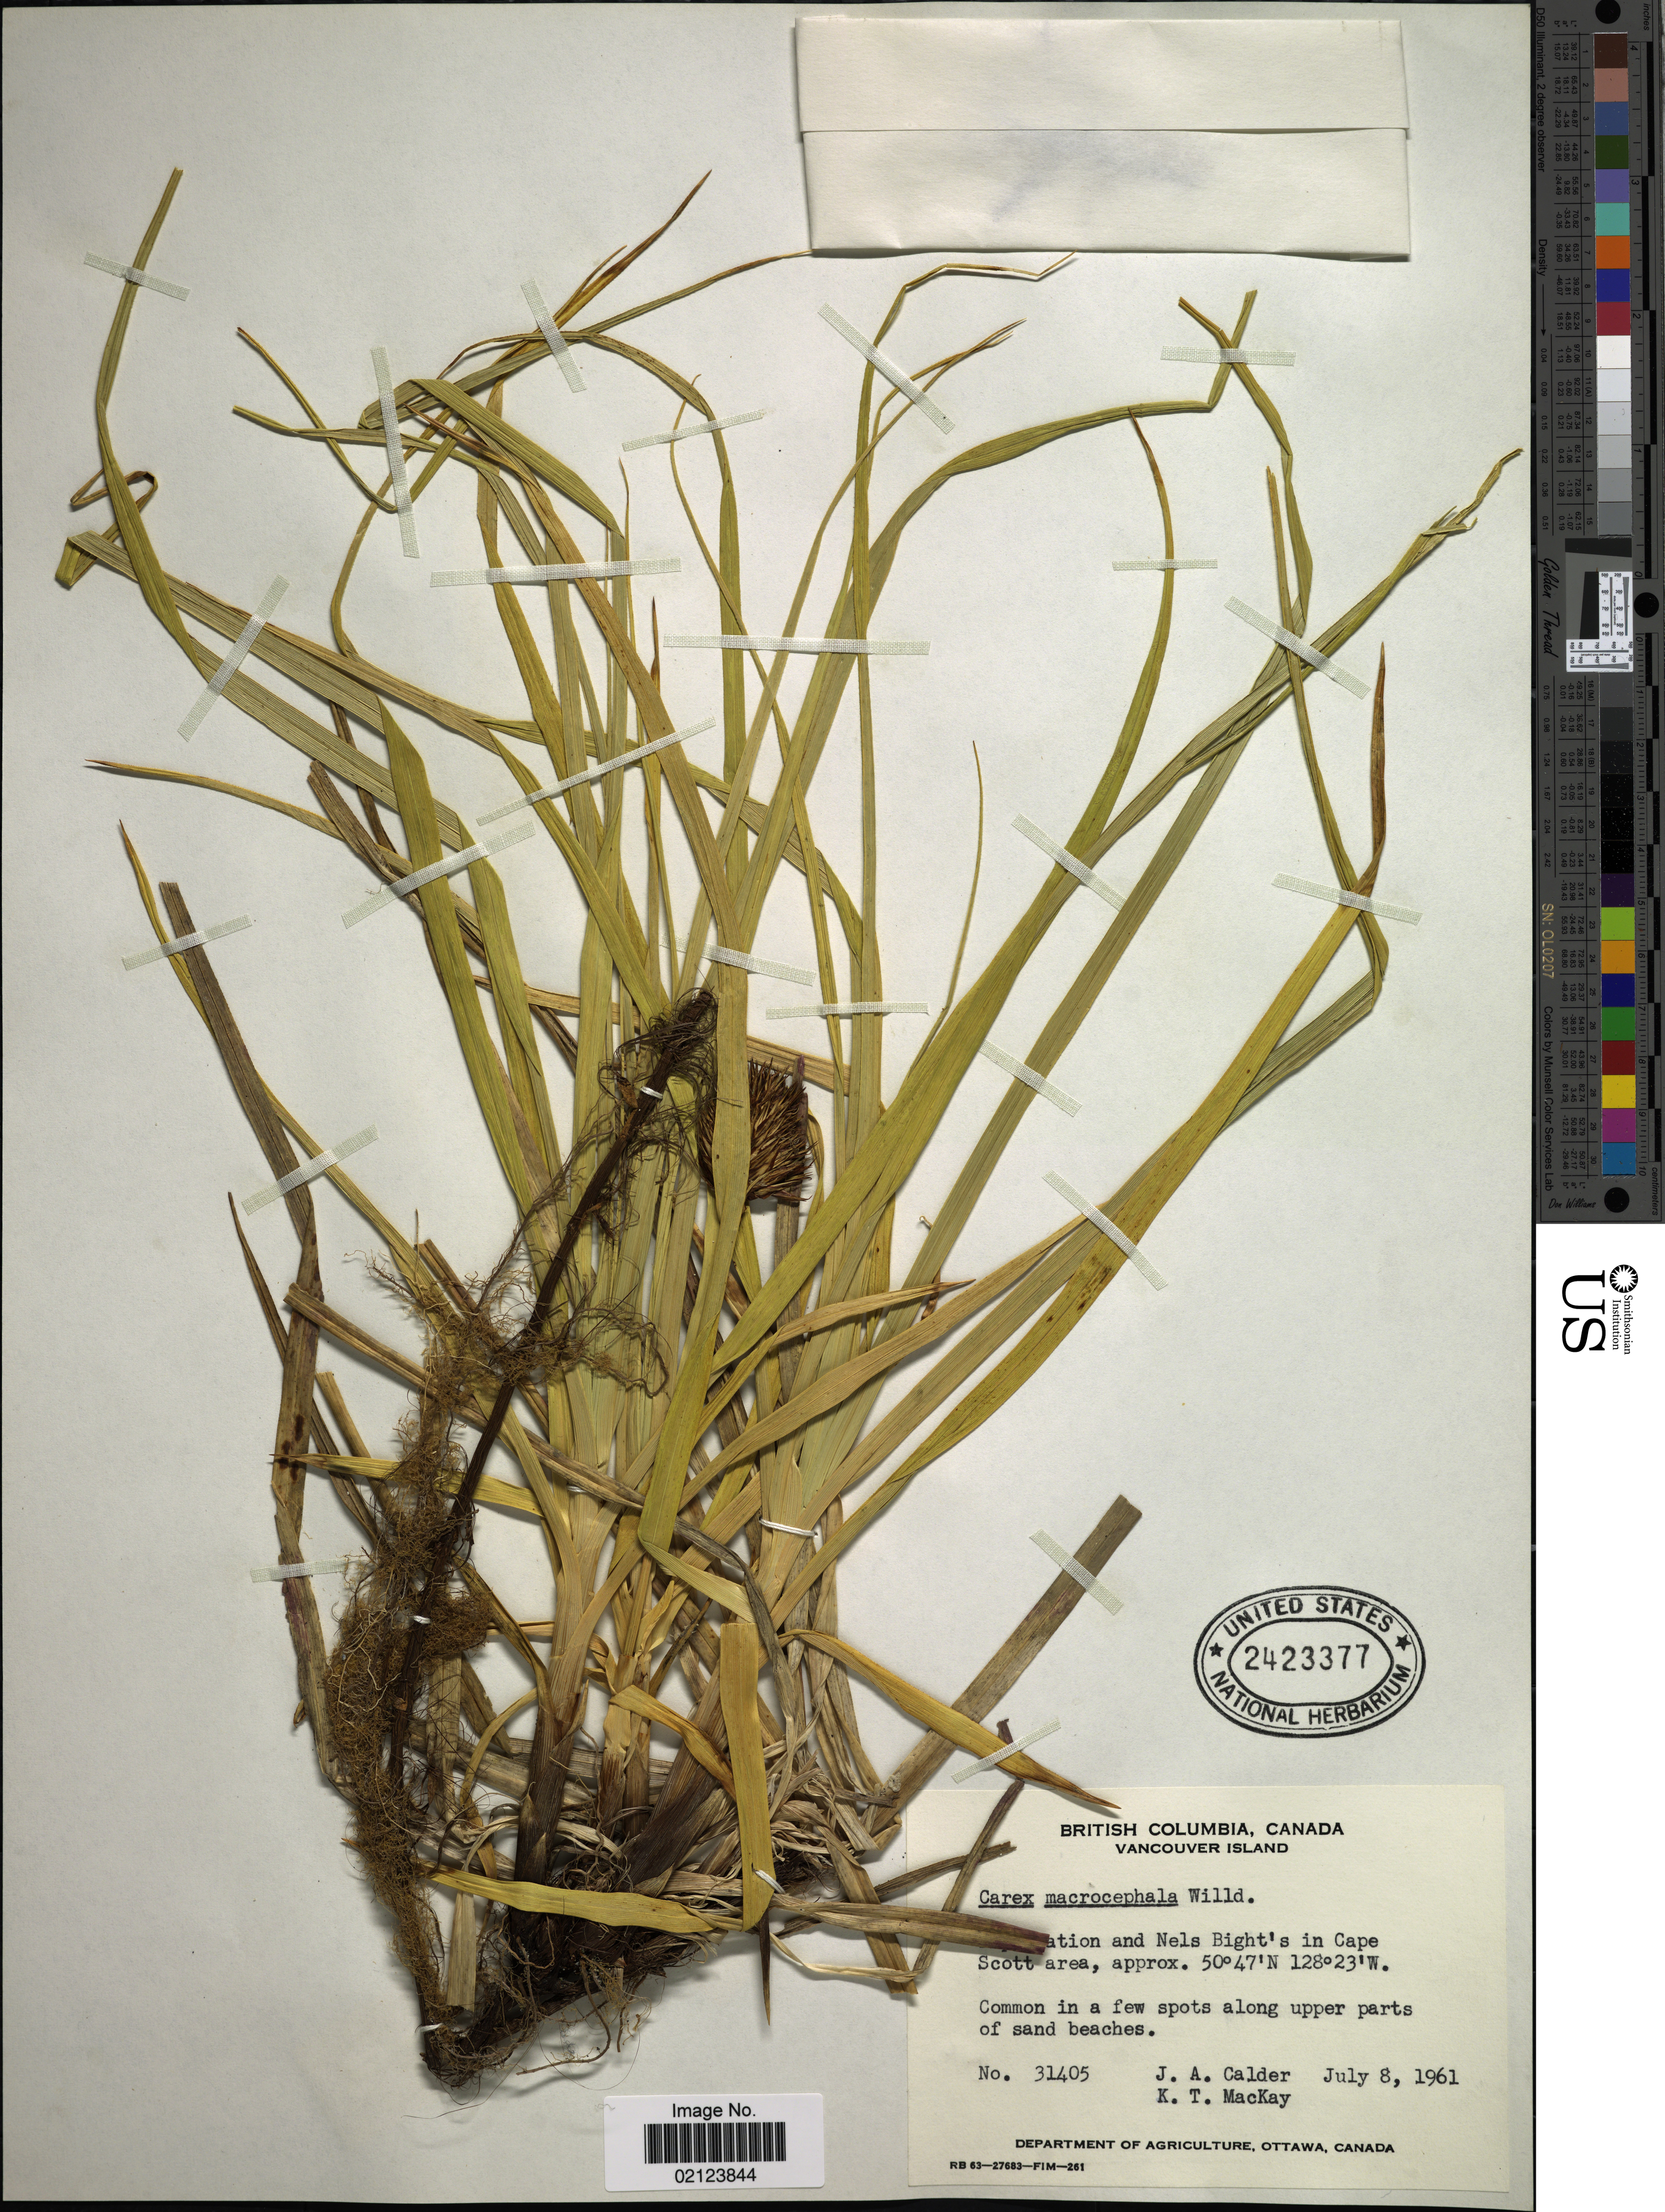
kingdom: Plantae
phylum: Tracheophyta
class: Liliopsida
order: Poales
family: Cyperaceae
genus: Carex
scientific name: Carex macrocephala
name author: Willd. ex Spreng.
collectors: J. A. Calder & K. T. Mackay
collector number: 31405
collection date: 1961-07-08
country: Canada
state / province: British Columbia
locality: Vancouver Island. [illegible text]ation and Nels Bight's in Cape Scott area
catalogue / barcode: US 2423377